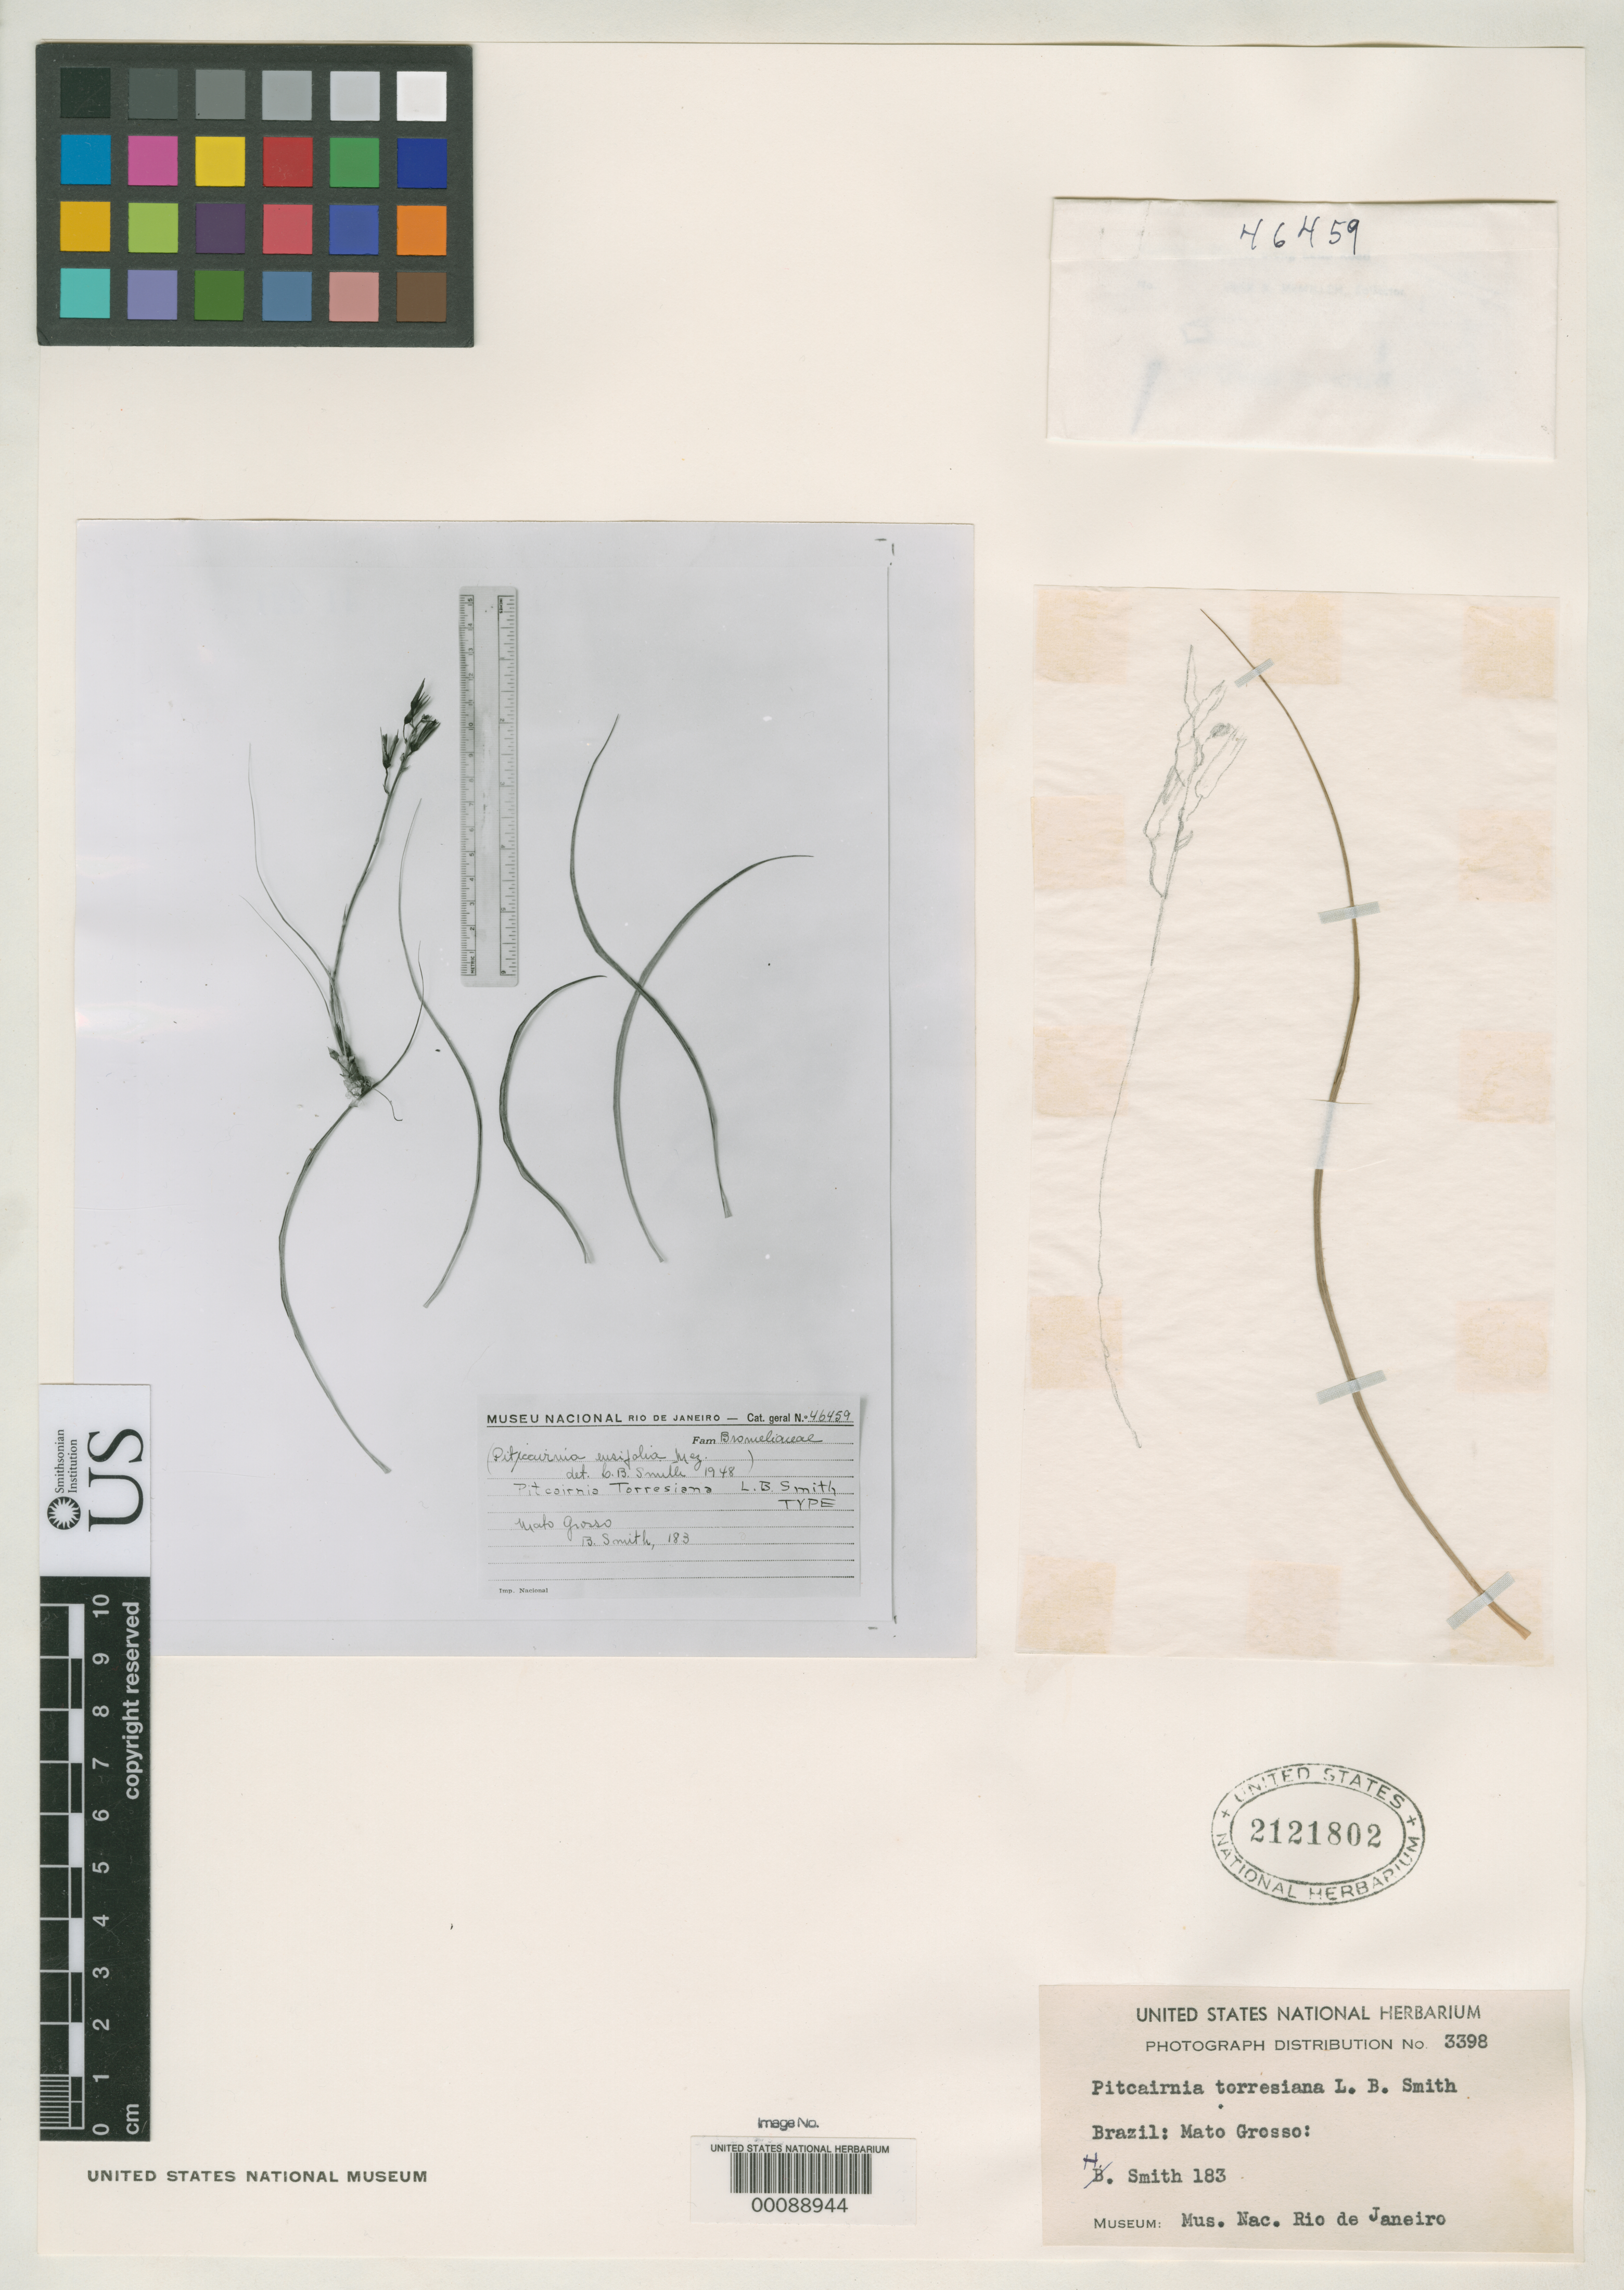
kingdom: Plantae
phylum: Tracheophyta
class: Liliopsida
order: Poales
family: Bromeliaceae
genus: Pitcairnia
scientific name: Pitcairnia torresiana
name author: L.B. Sm.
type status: Type Fragment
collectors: Herbert H. Smith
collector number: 183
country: Brazil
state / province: Mato Grosso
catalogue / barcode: US 2121802